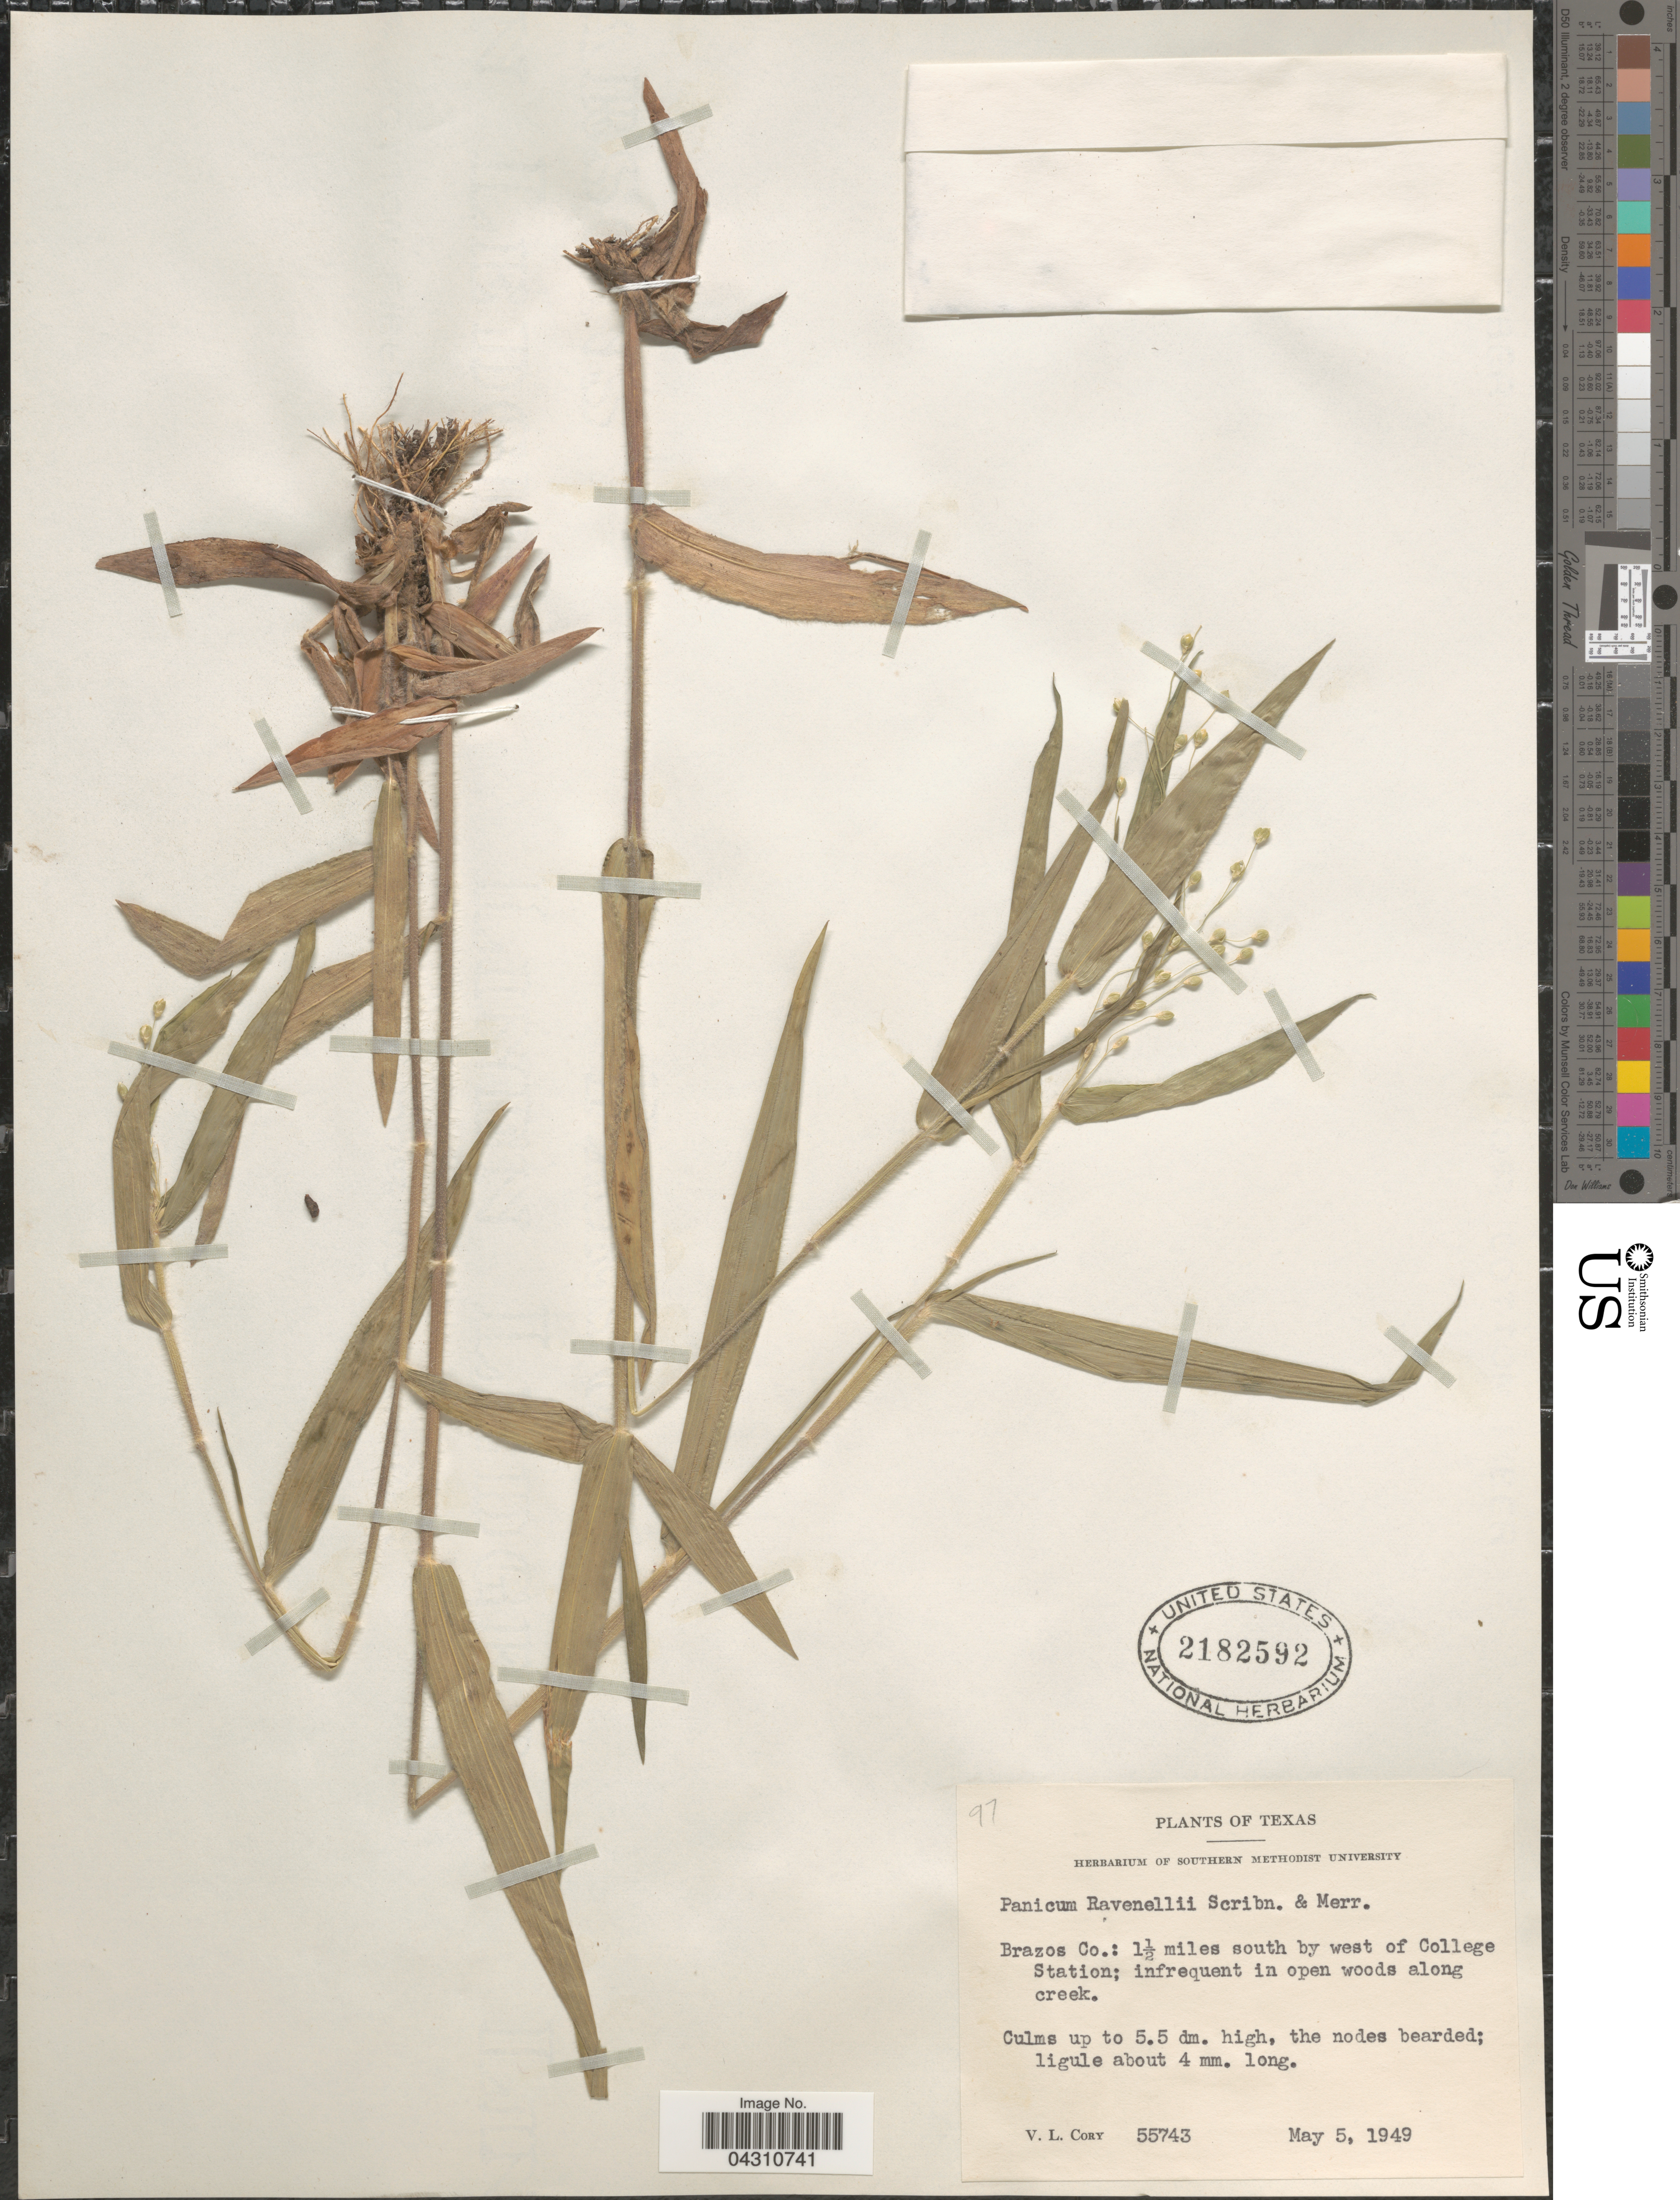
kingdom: Plantae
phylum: Tracheophyta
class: Liliopsida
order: Poales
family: Poaceae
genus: Dichanthelium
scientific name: Dichanthelium ravenelii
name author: (Scribn. & Merr.) Gould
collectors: V. Cory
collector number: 55743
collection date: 1949-05-05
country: United States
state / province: Texas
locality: Brazos Co.: 1½ miles south by west of College Station; infrequent in open woods along creek.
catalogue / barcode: US 2182592